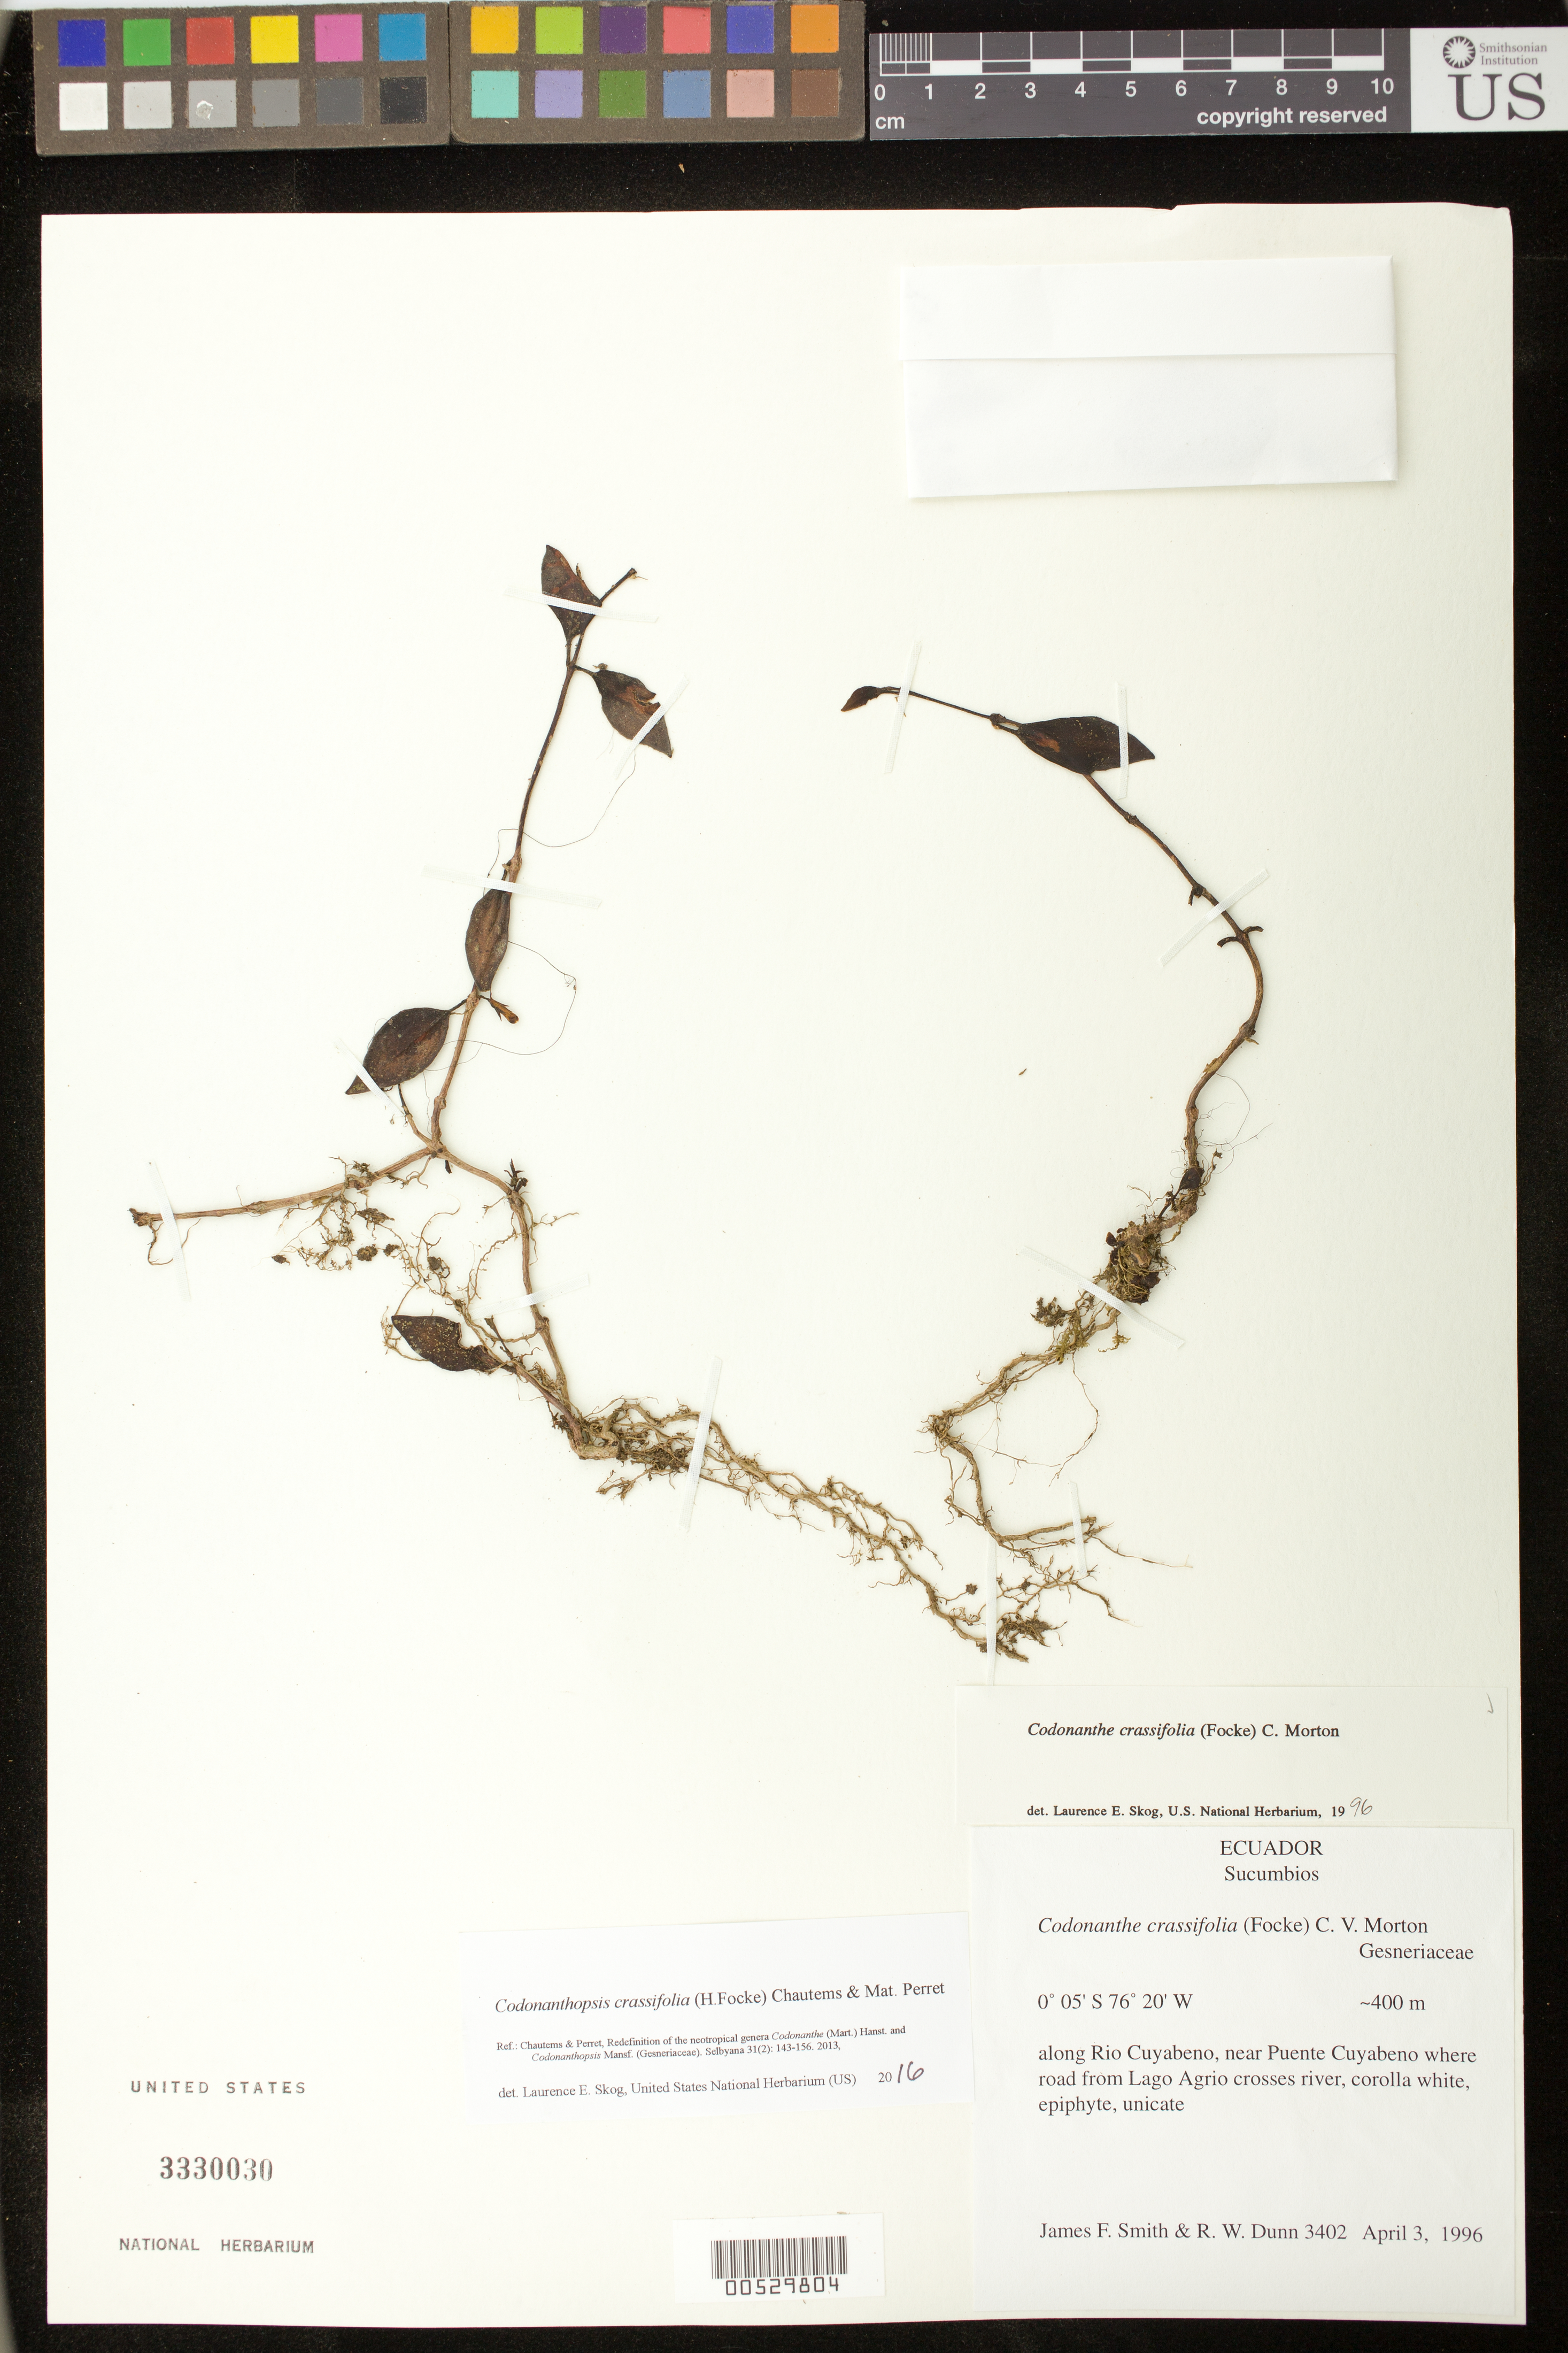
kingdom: Plantae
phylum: Tracheophyta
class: Magnoliopsida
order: Lamiales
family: Gesneriaceae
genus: Codonanthopsis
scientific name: Codonanthopsis crassifolia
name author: (H. Focke) Chautems & Mat.Perret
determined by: Skog, Laurence E.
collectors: J. Smith & R. Dunn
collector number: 3402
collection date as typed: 03 Apr 1996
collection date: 1996-04-03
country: Ecuador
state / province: Sucumbíos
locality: Along Rio Cuyabeno, near Puente Cuyabeno where road from Lago Agrio crosses river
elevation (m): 400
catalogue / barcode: US 3330030